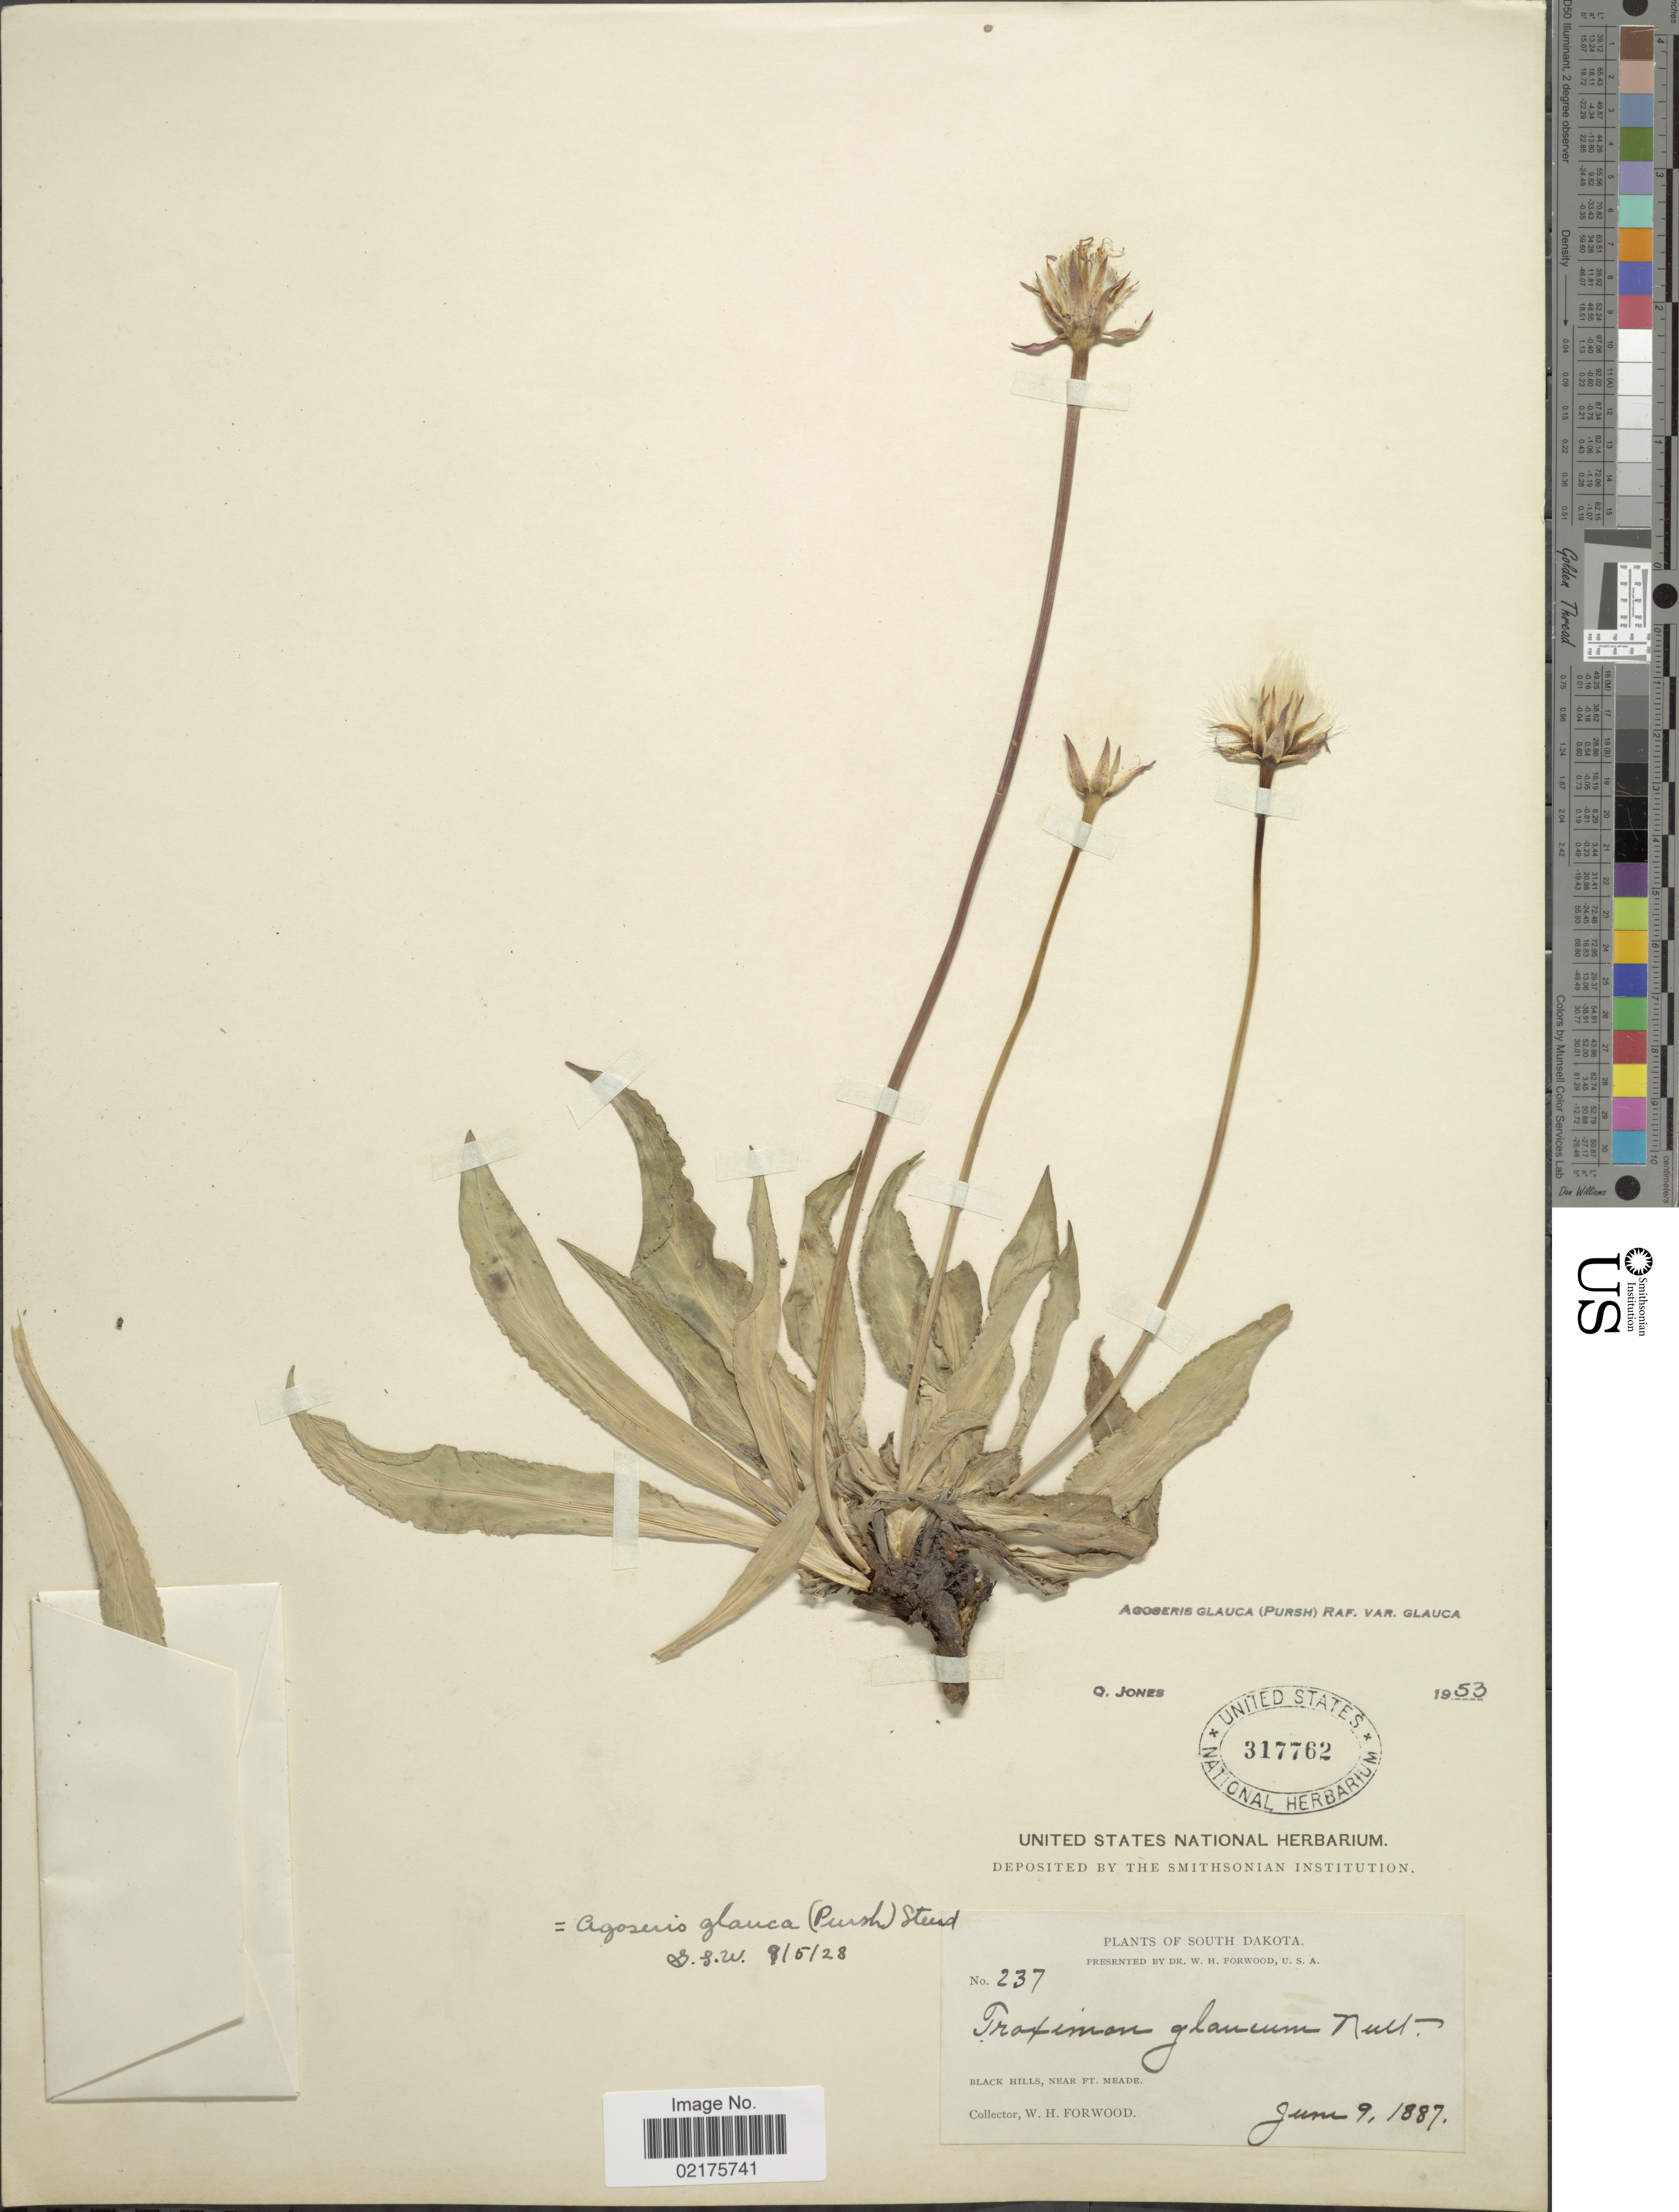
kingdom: Plantae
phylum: Tracheophyta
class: Magnoliopsida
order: Asterales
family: Asteraceae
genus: Agoseris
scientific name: Agoseris glauca var. glauca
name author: (Pursh) Raf.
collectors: W. Forwood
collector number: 237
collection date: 1887-06-09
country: United States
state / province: South Dakota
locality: Black Hills, near Ft. Meade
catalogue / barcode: US 317762